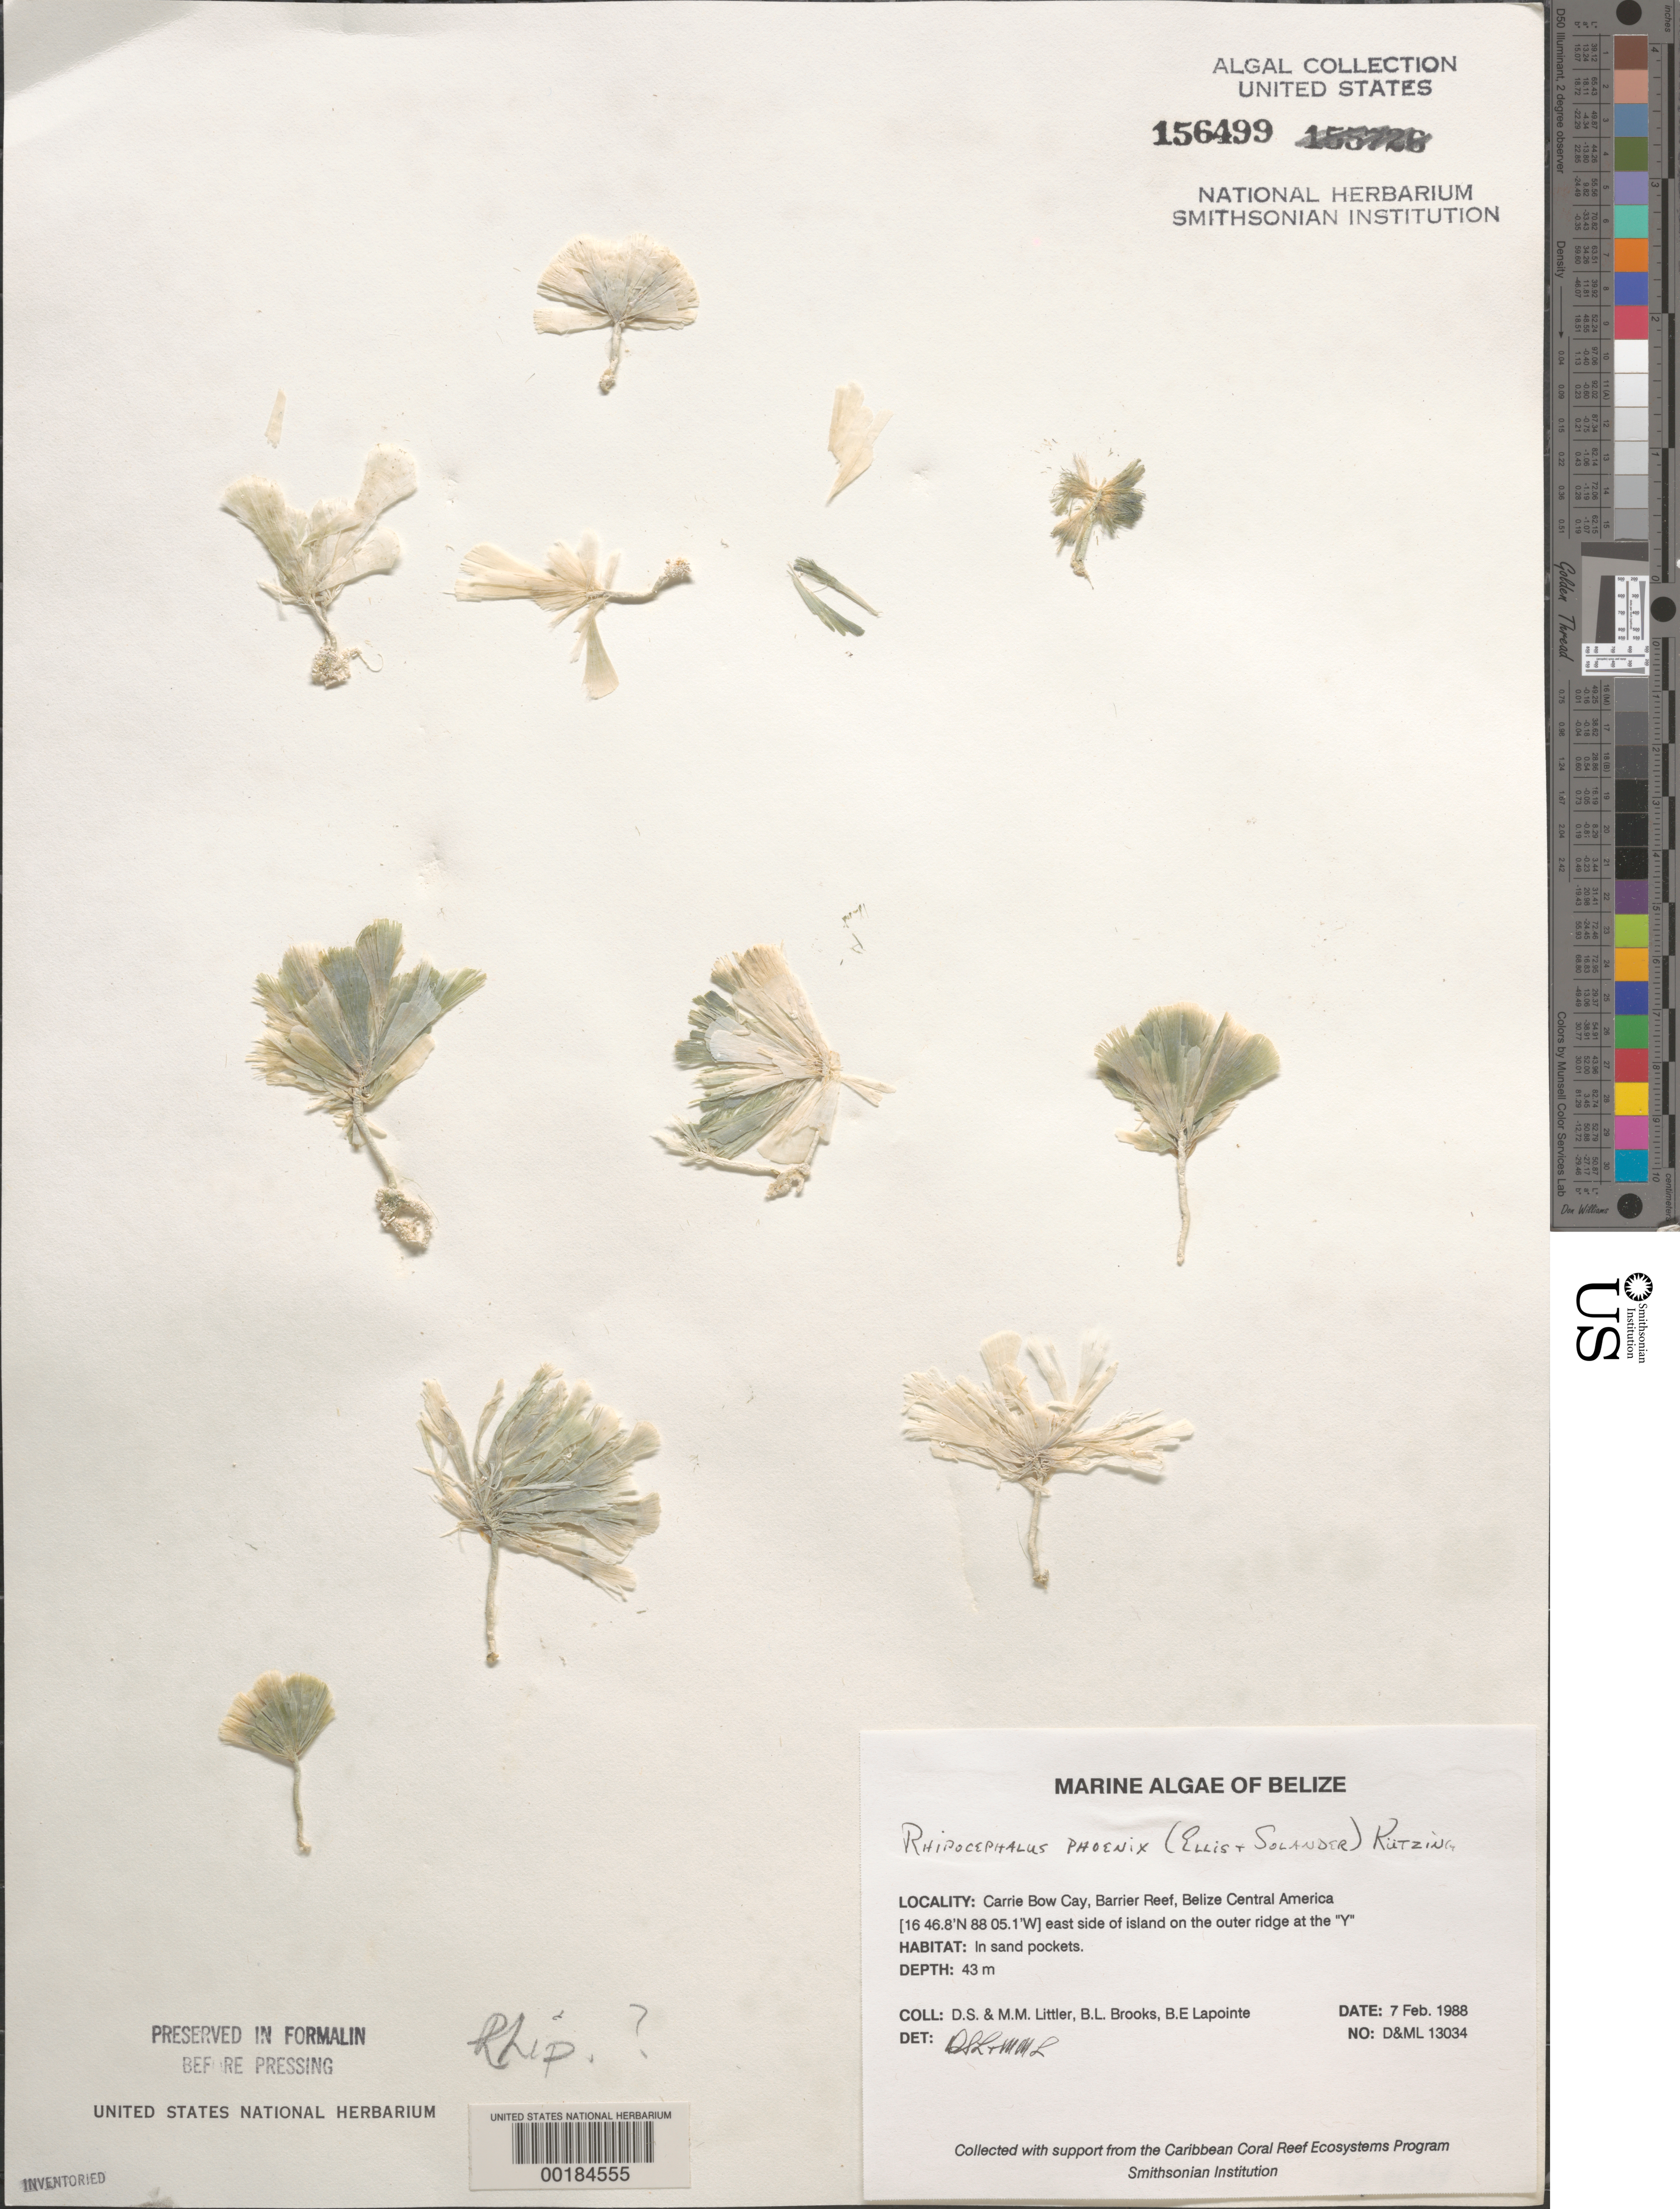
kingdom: Plantae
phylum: Chlorophyta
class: Ulvophyceae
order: Bryopsidales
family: Udoteaceae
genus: Rhipocephalus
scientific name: Rhipocephalus phoenix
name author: (J. Ellis & Sol.) Kütz.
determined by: Littler, D. S.; Littler, M. M.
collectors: D. S. Littler, M. M. Littler, B. Brooks & B. Lapointe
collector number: D&ML 13034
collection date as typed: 07 Feb 1988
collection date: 1988-02-07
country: Belize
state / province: Stann Creek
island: Carrie Bow Cay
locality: Barrier reef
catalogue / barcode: US 156499